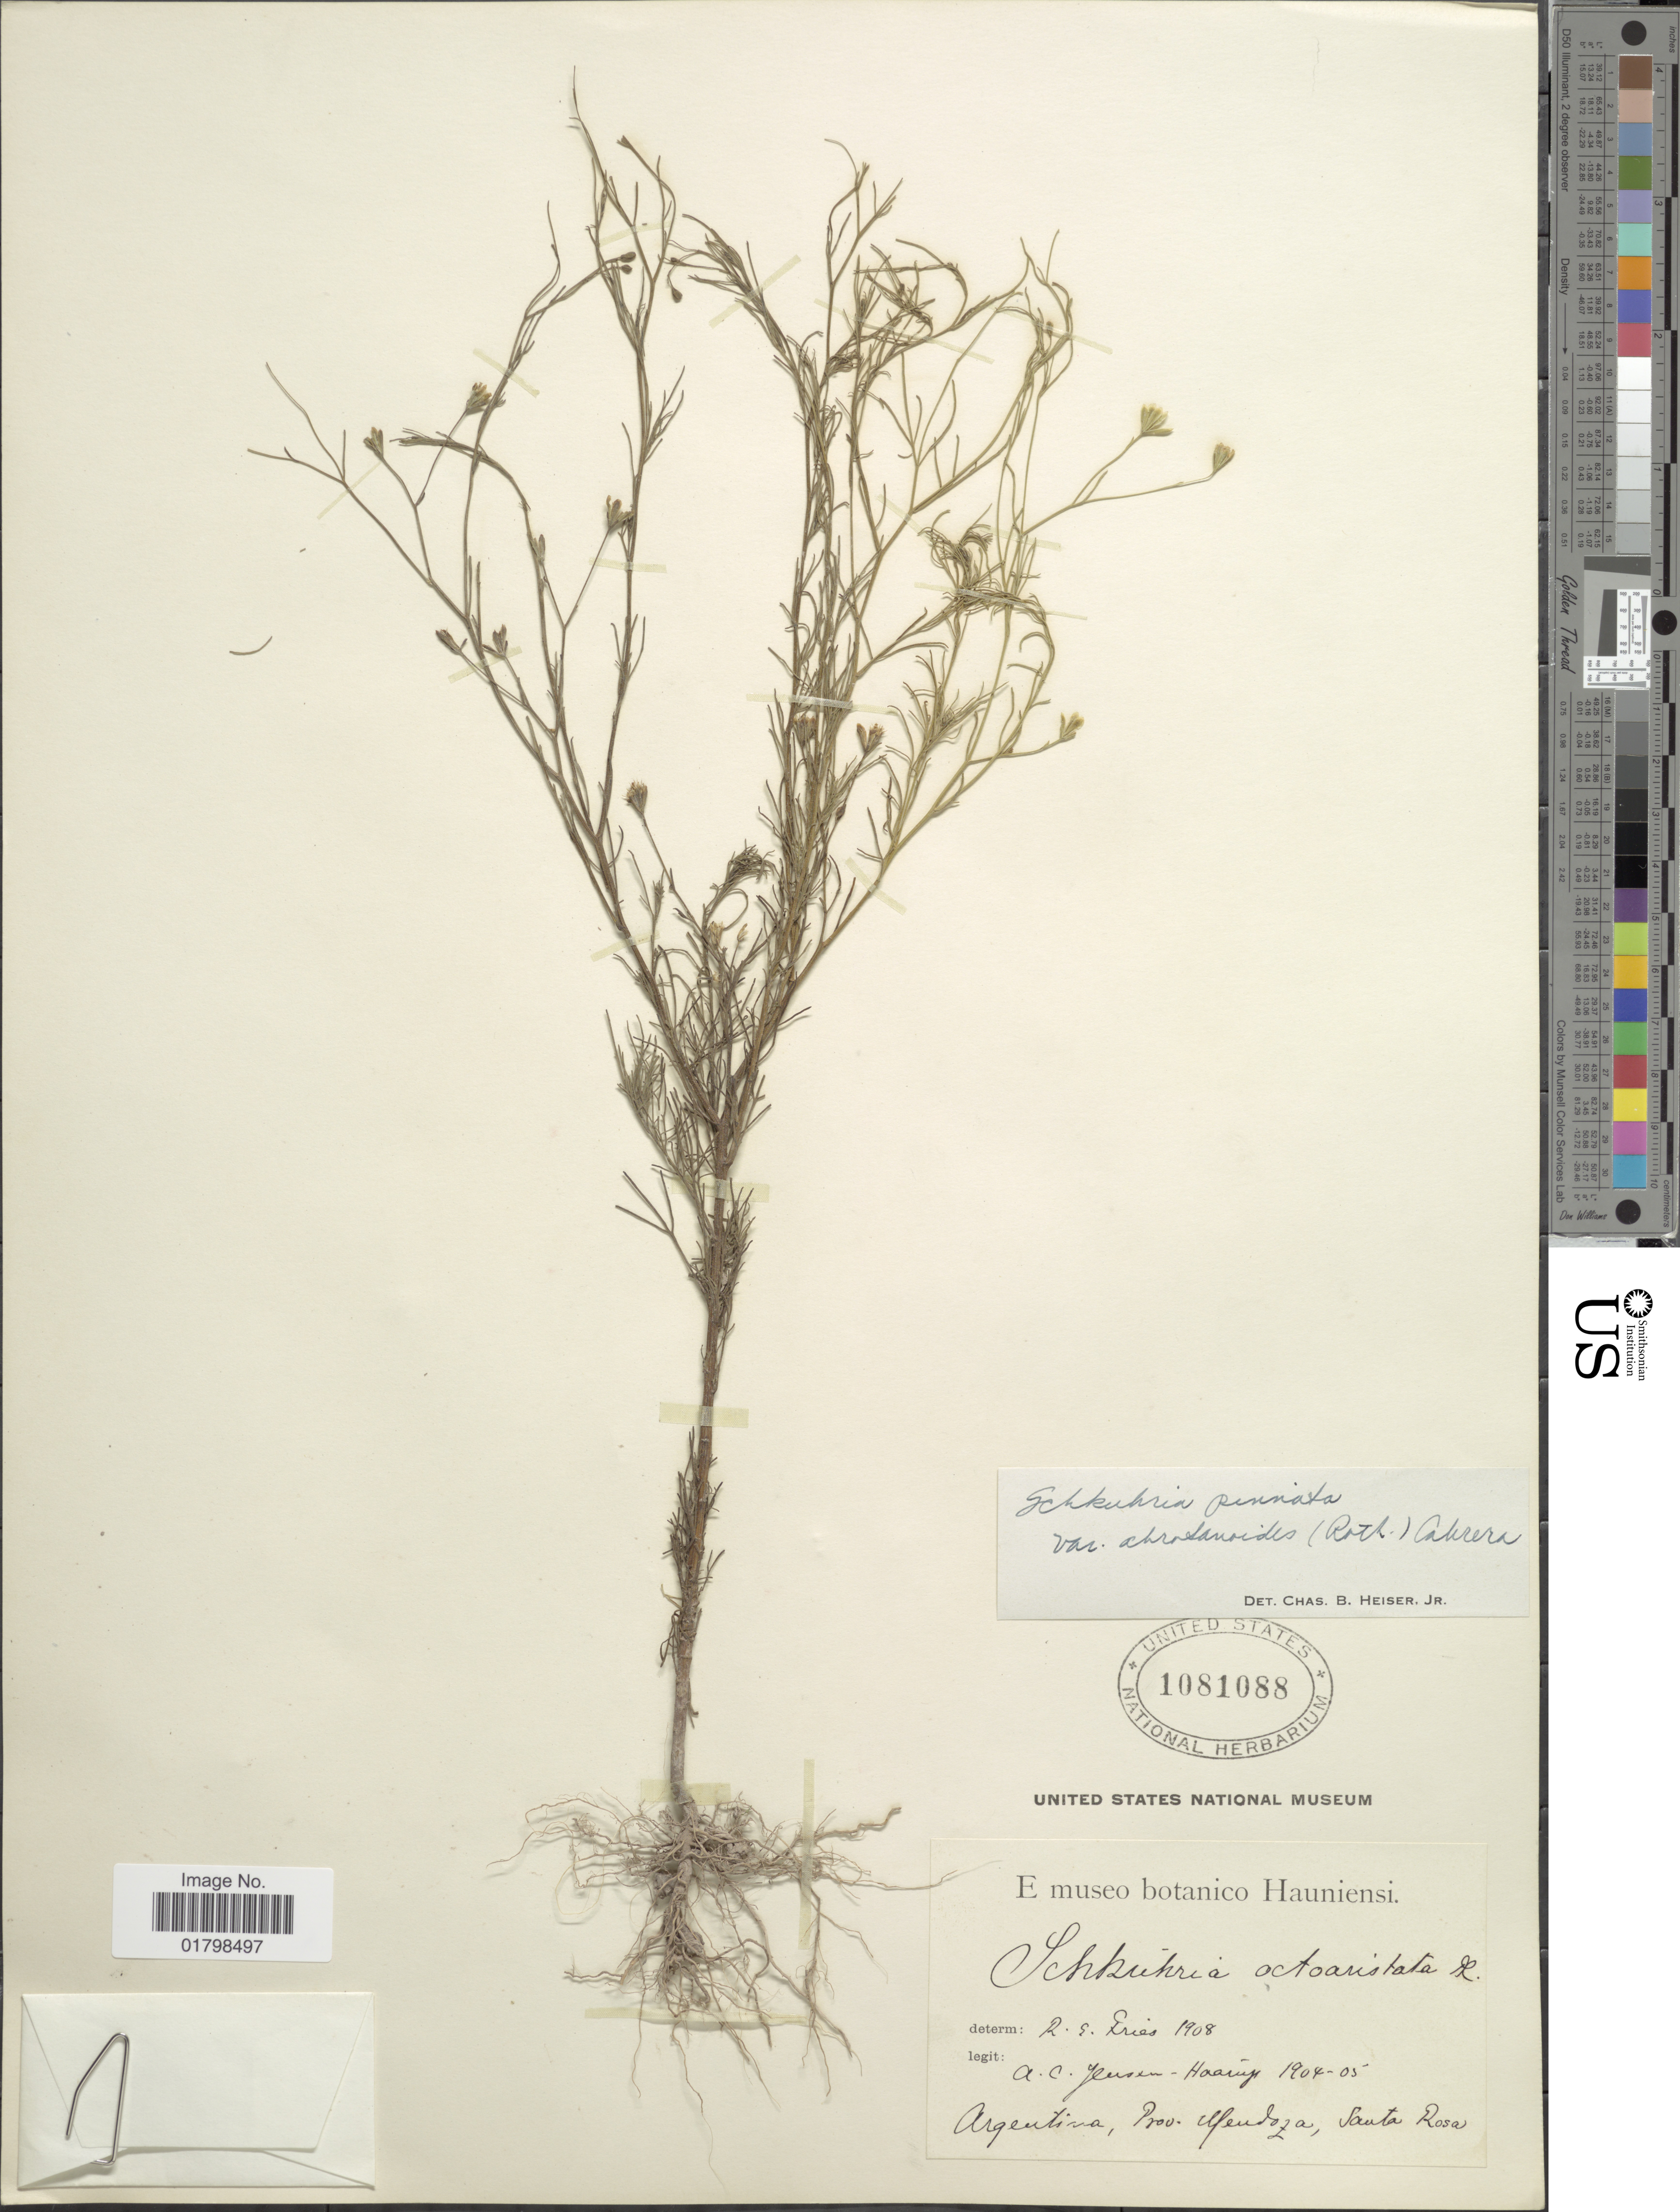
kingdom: Plantae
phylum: Tracheophyta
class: Magnoliopsida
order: Asterales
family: Asteraceae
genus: Schkuhria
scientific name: Schkuhria pinnata var. abrotanoides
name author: (Roth) Cabrera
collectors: A. C. Jensen-Haarup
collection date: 1904/1905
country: Argentina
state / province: Mendoza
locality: Santa Rosa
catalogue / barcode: US 1081088